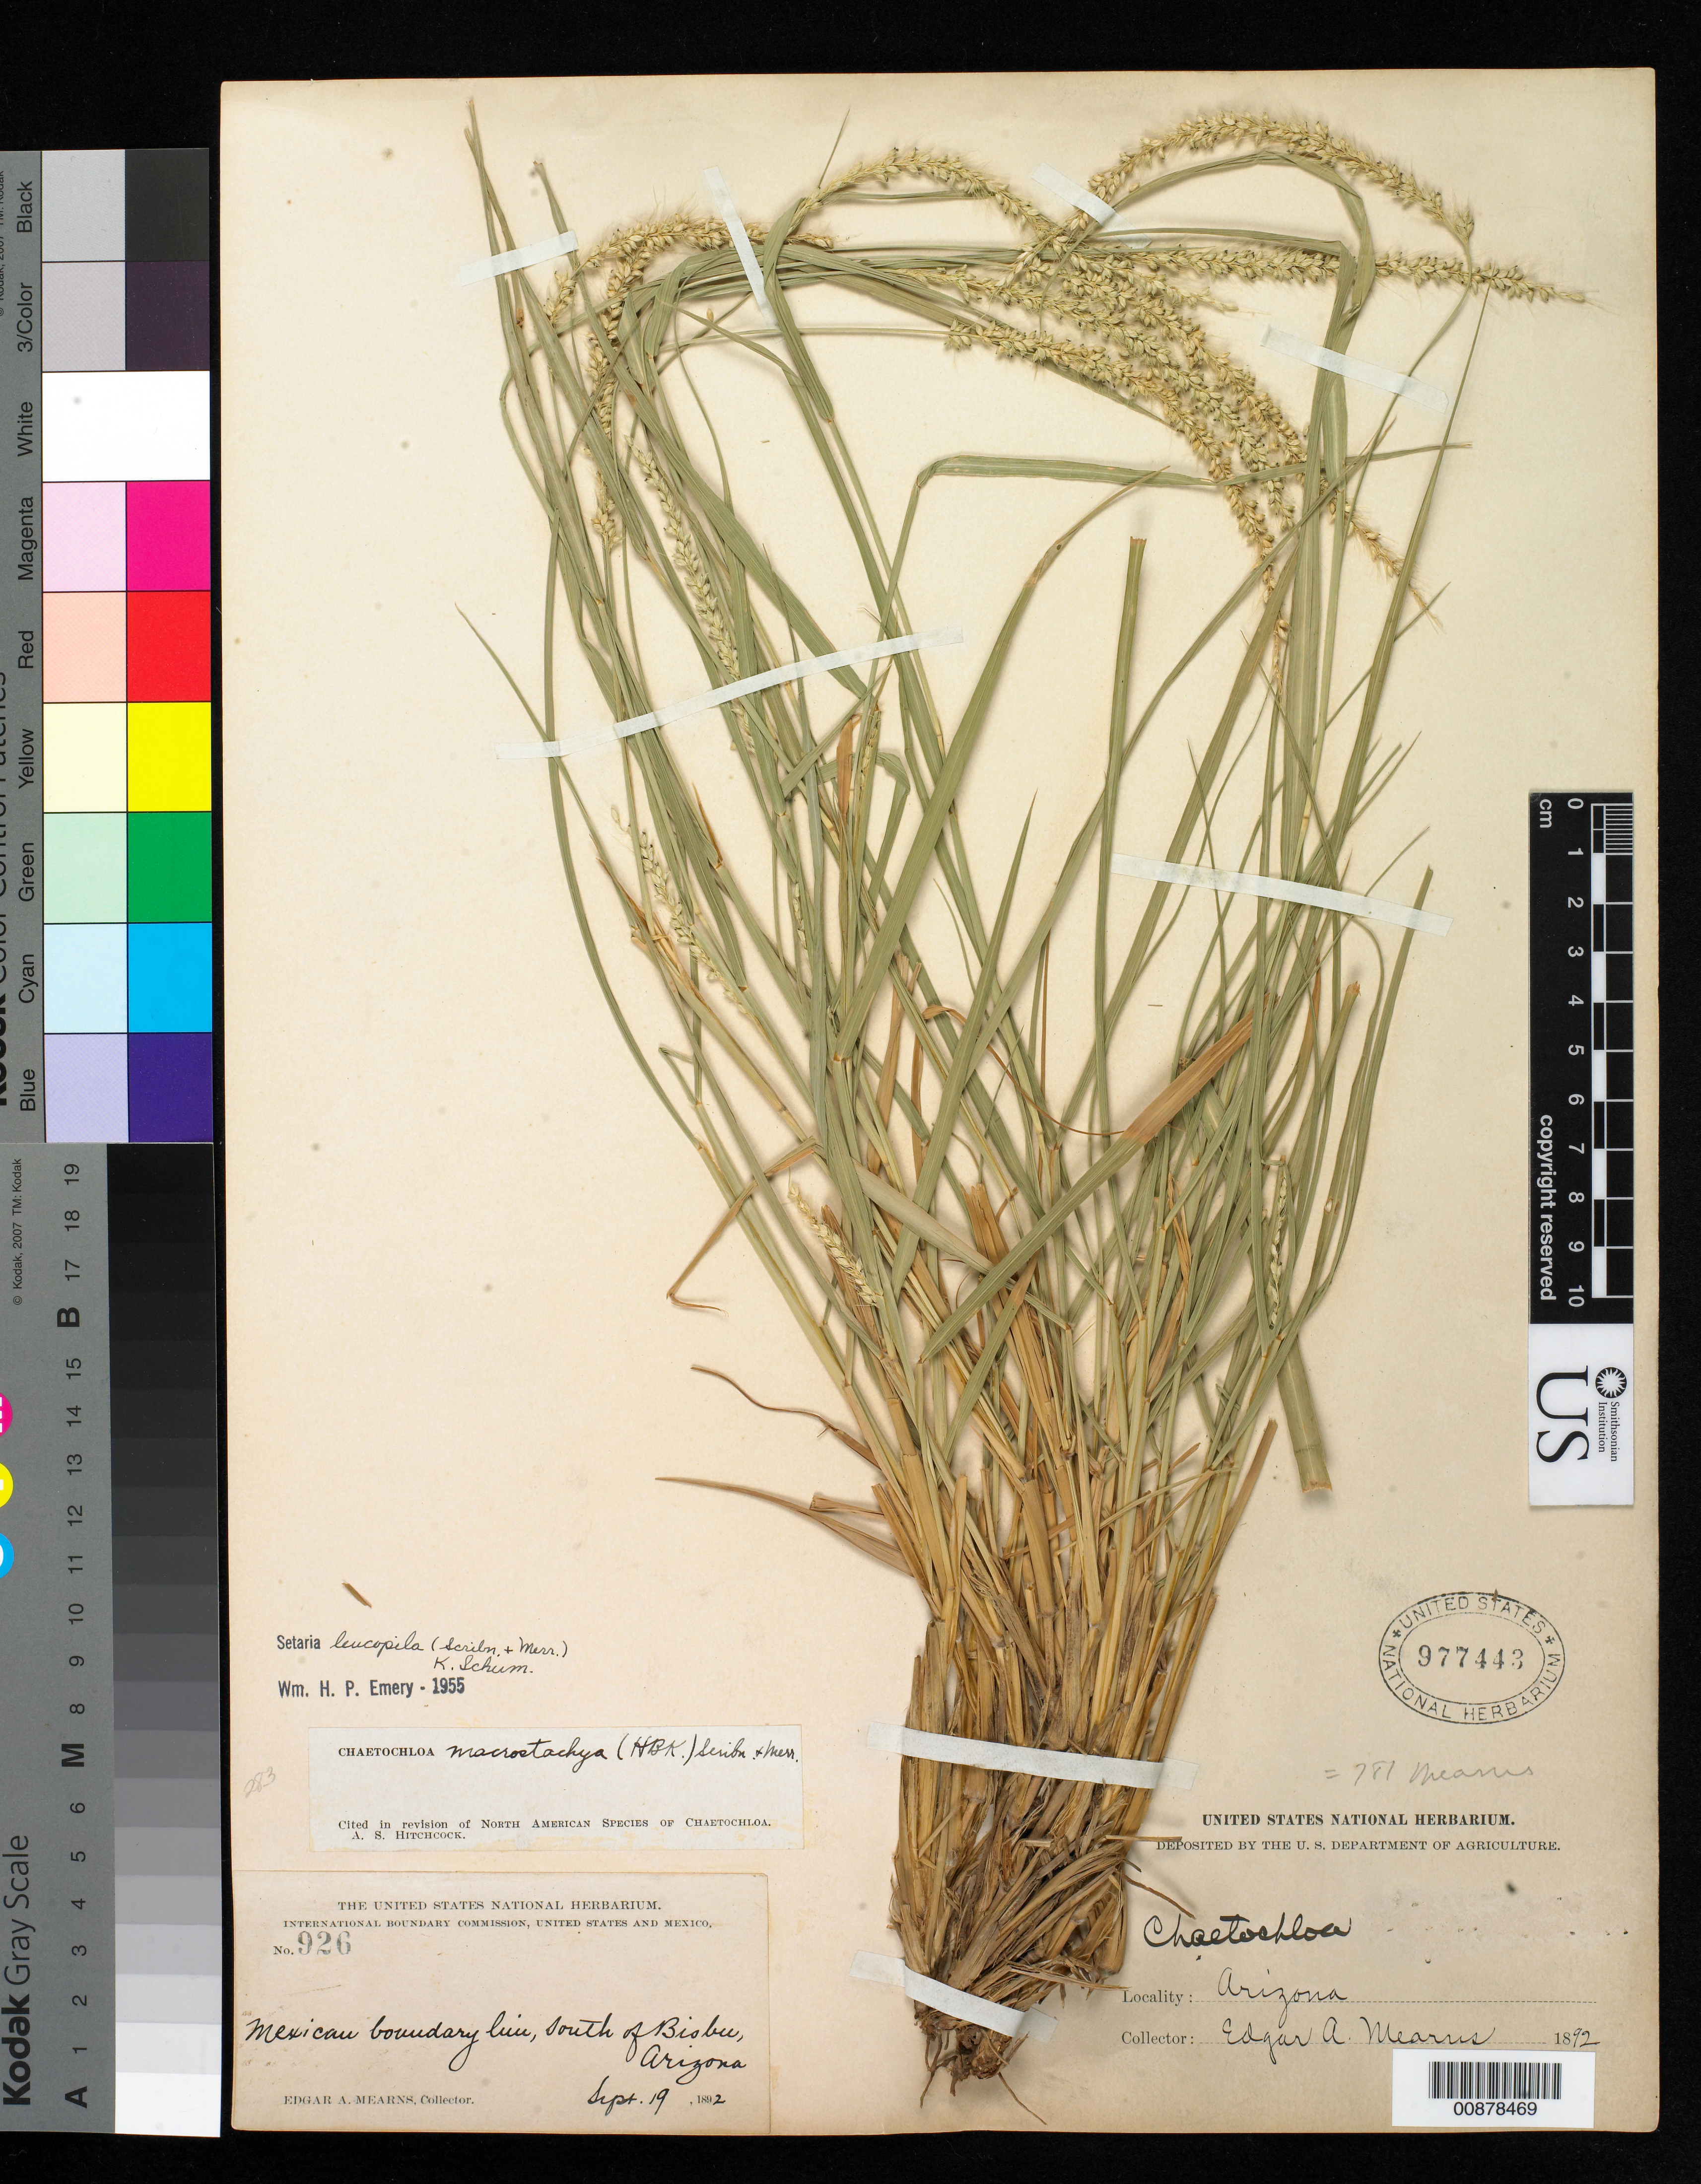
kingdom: Plantae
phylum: Tracheophyta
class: Liliopsida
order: Poales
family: Poaceae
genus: Setaria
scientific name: Setaria leucopila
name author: (Scribn. & Merr.) K. Schum.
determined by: Emery, H. B.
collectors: E. A. Mearns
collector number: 926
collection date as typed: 19 Sep 1892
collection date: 1892-09-19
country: United States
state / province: Arizona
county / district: Cochise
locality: Mexican Boundary Line, S of Bisbee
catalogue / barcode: US 977443